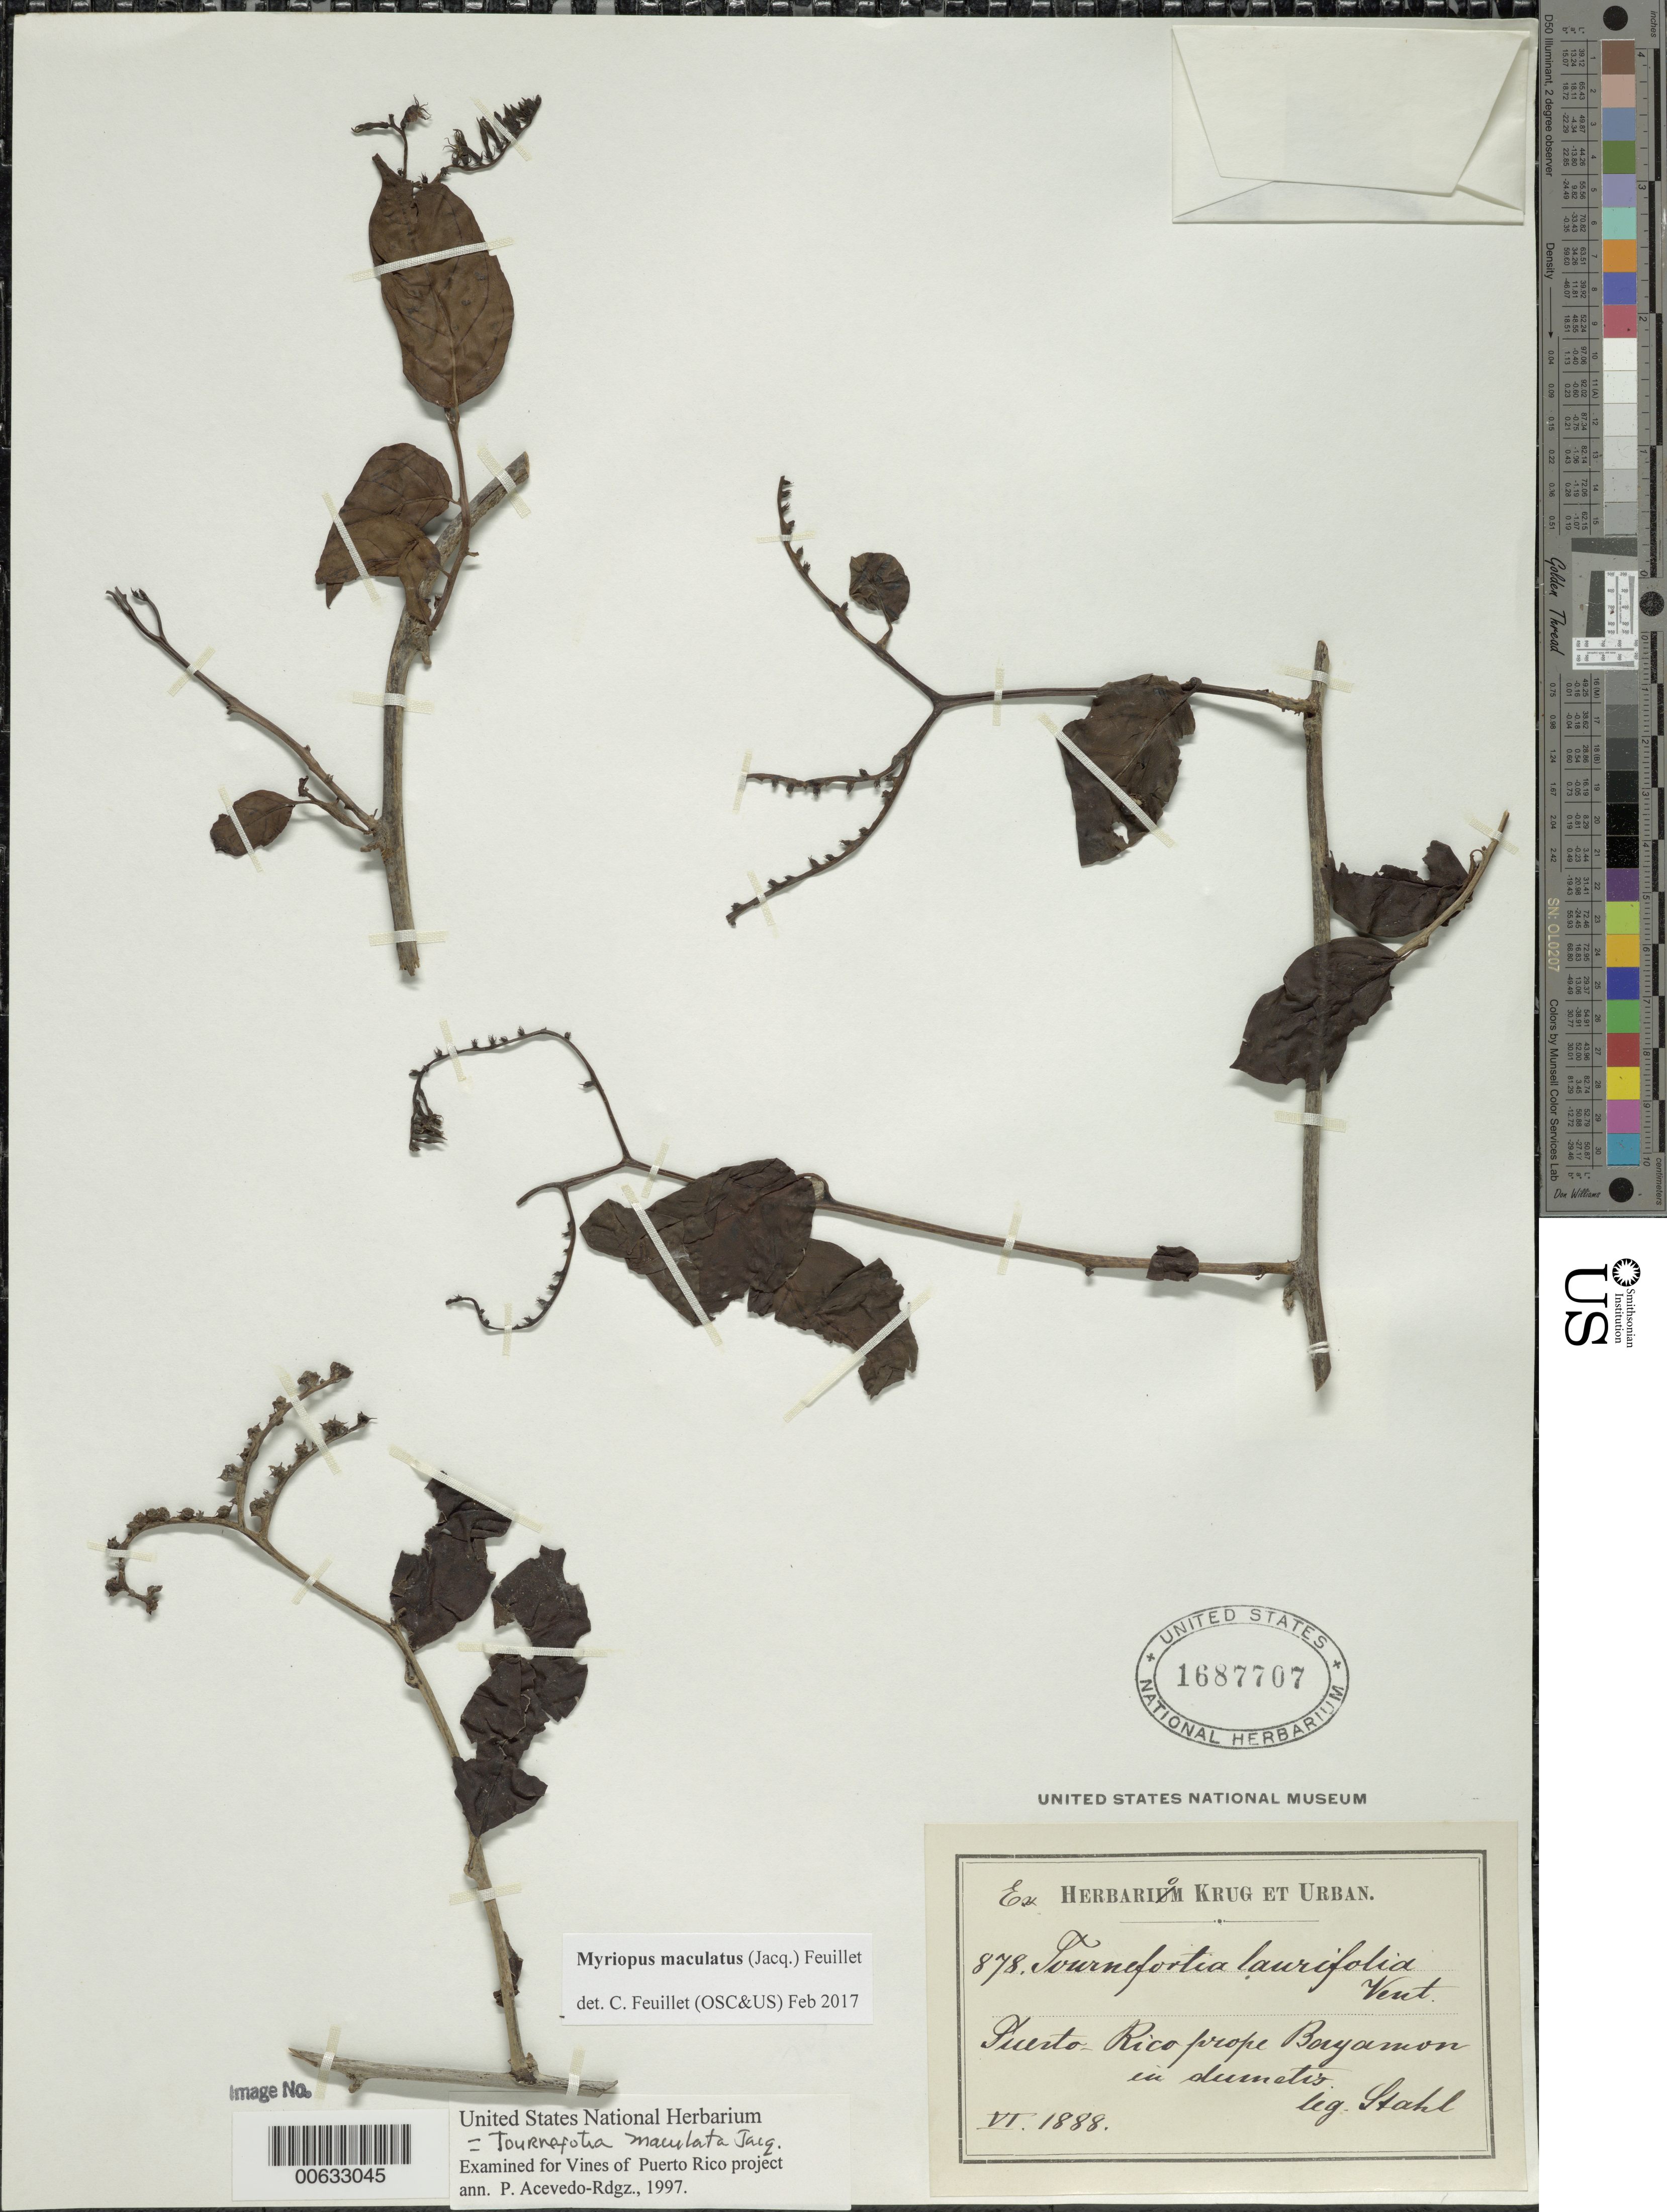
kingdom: Plantae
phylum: Tracheophyta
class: Magnoliopsida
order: Boraginales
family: Heliotropiaceae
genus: Myriopus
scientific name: Myriopus maculatus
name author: (Jacq.) Feuillet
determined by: Feuillet, C.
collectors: A. Stahl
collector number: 878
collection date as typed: Jun 1888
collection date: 1888-06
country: Puerto Rico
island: Puerto Rico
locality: Prope Bayamon in dumetis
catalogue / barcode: US 1687707